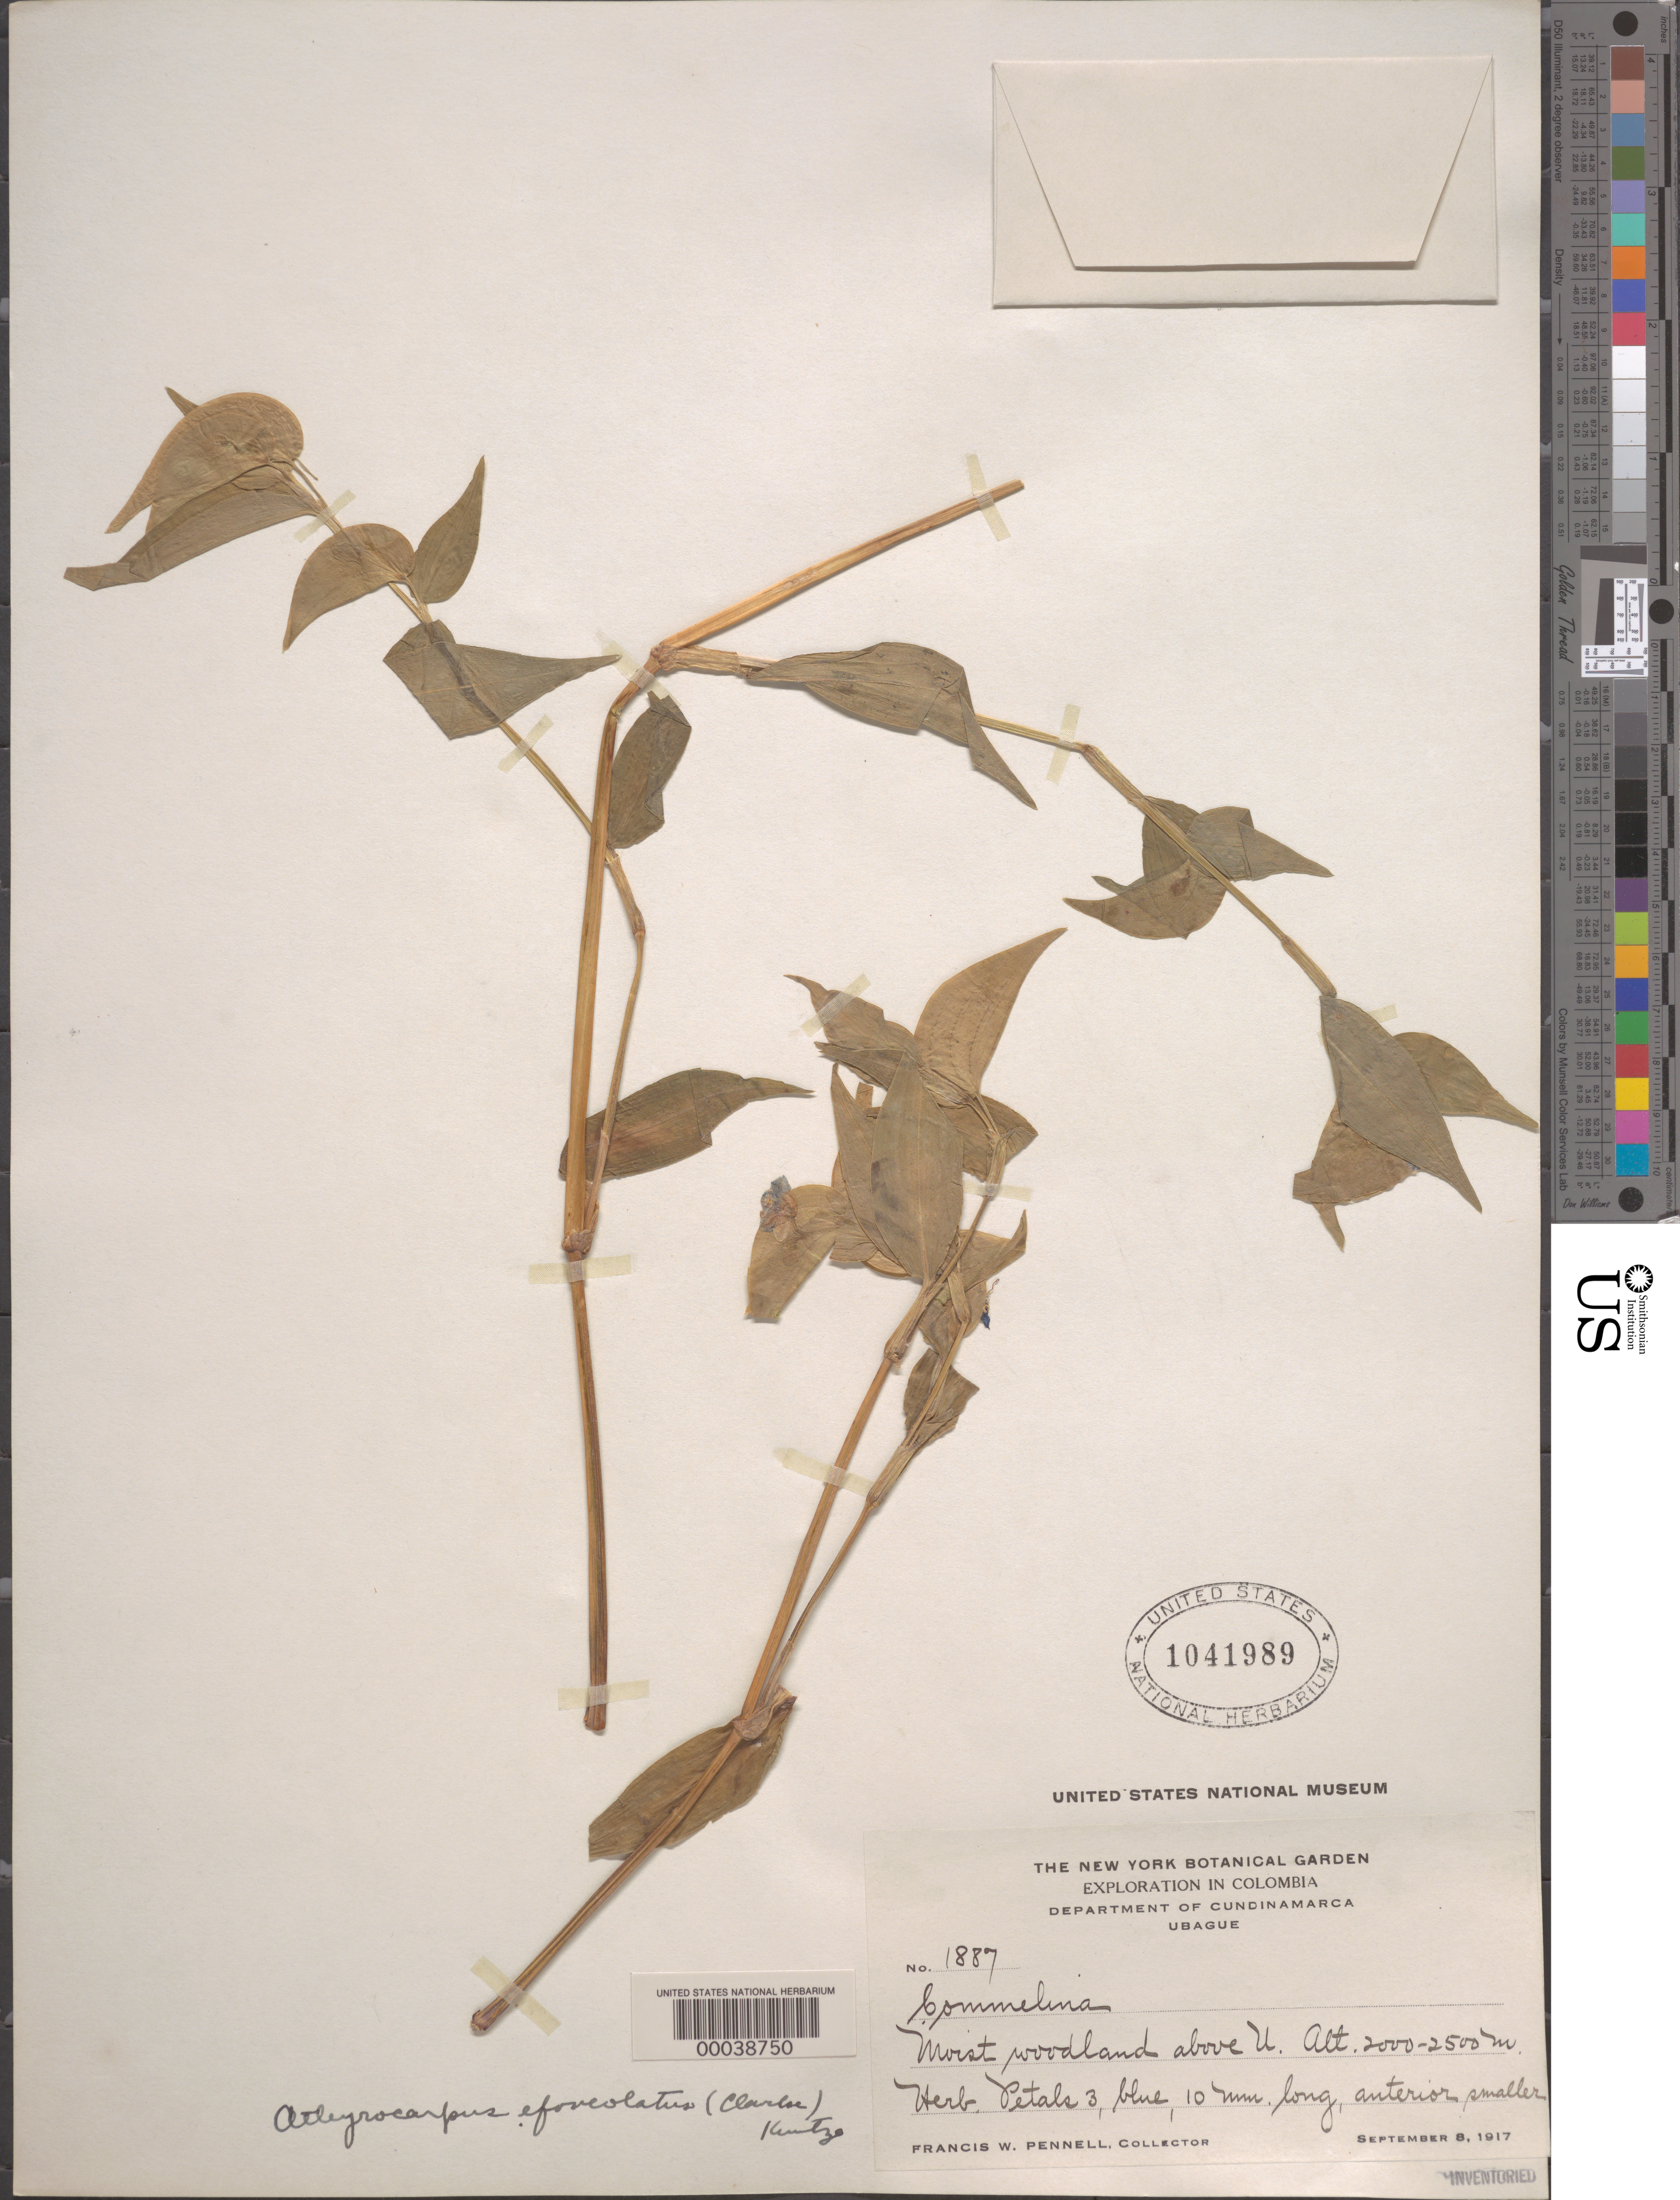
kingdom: Plantae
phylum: Tracheophyta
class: Liliopsida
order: Commelinales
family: Commelinaceae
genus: Commelina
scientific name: Commelina leiocarpa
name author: Benth.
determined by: Faden, Robert B., (US), Smithsonian Institution - National Museum of Natural History (UNITED STATES)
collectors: F. W. Pennell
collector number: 1887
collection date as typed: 08 Sep 1917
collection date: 1917-09-08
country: Colombia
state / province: Cundinamarca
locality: Above Ubague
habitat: Moist woodland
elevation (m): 2000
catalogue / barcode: US 1041989